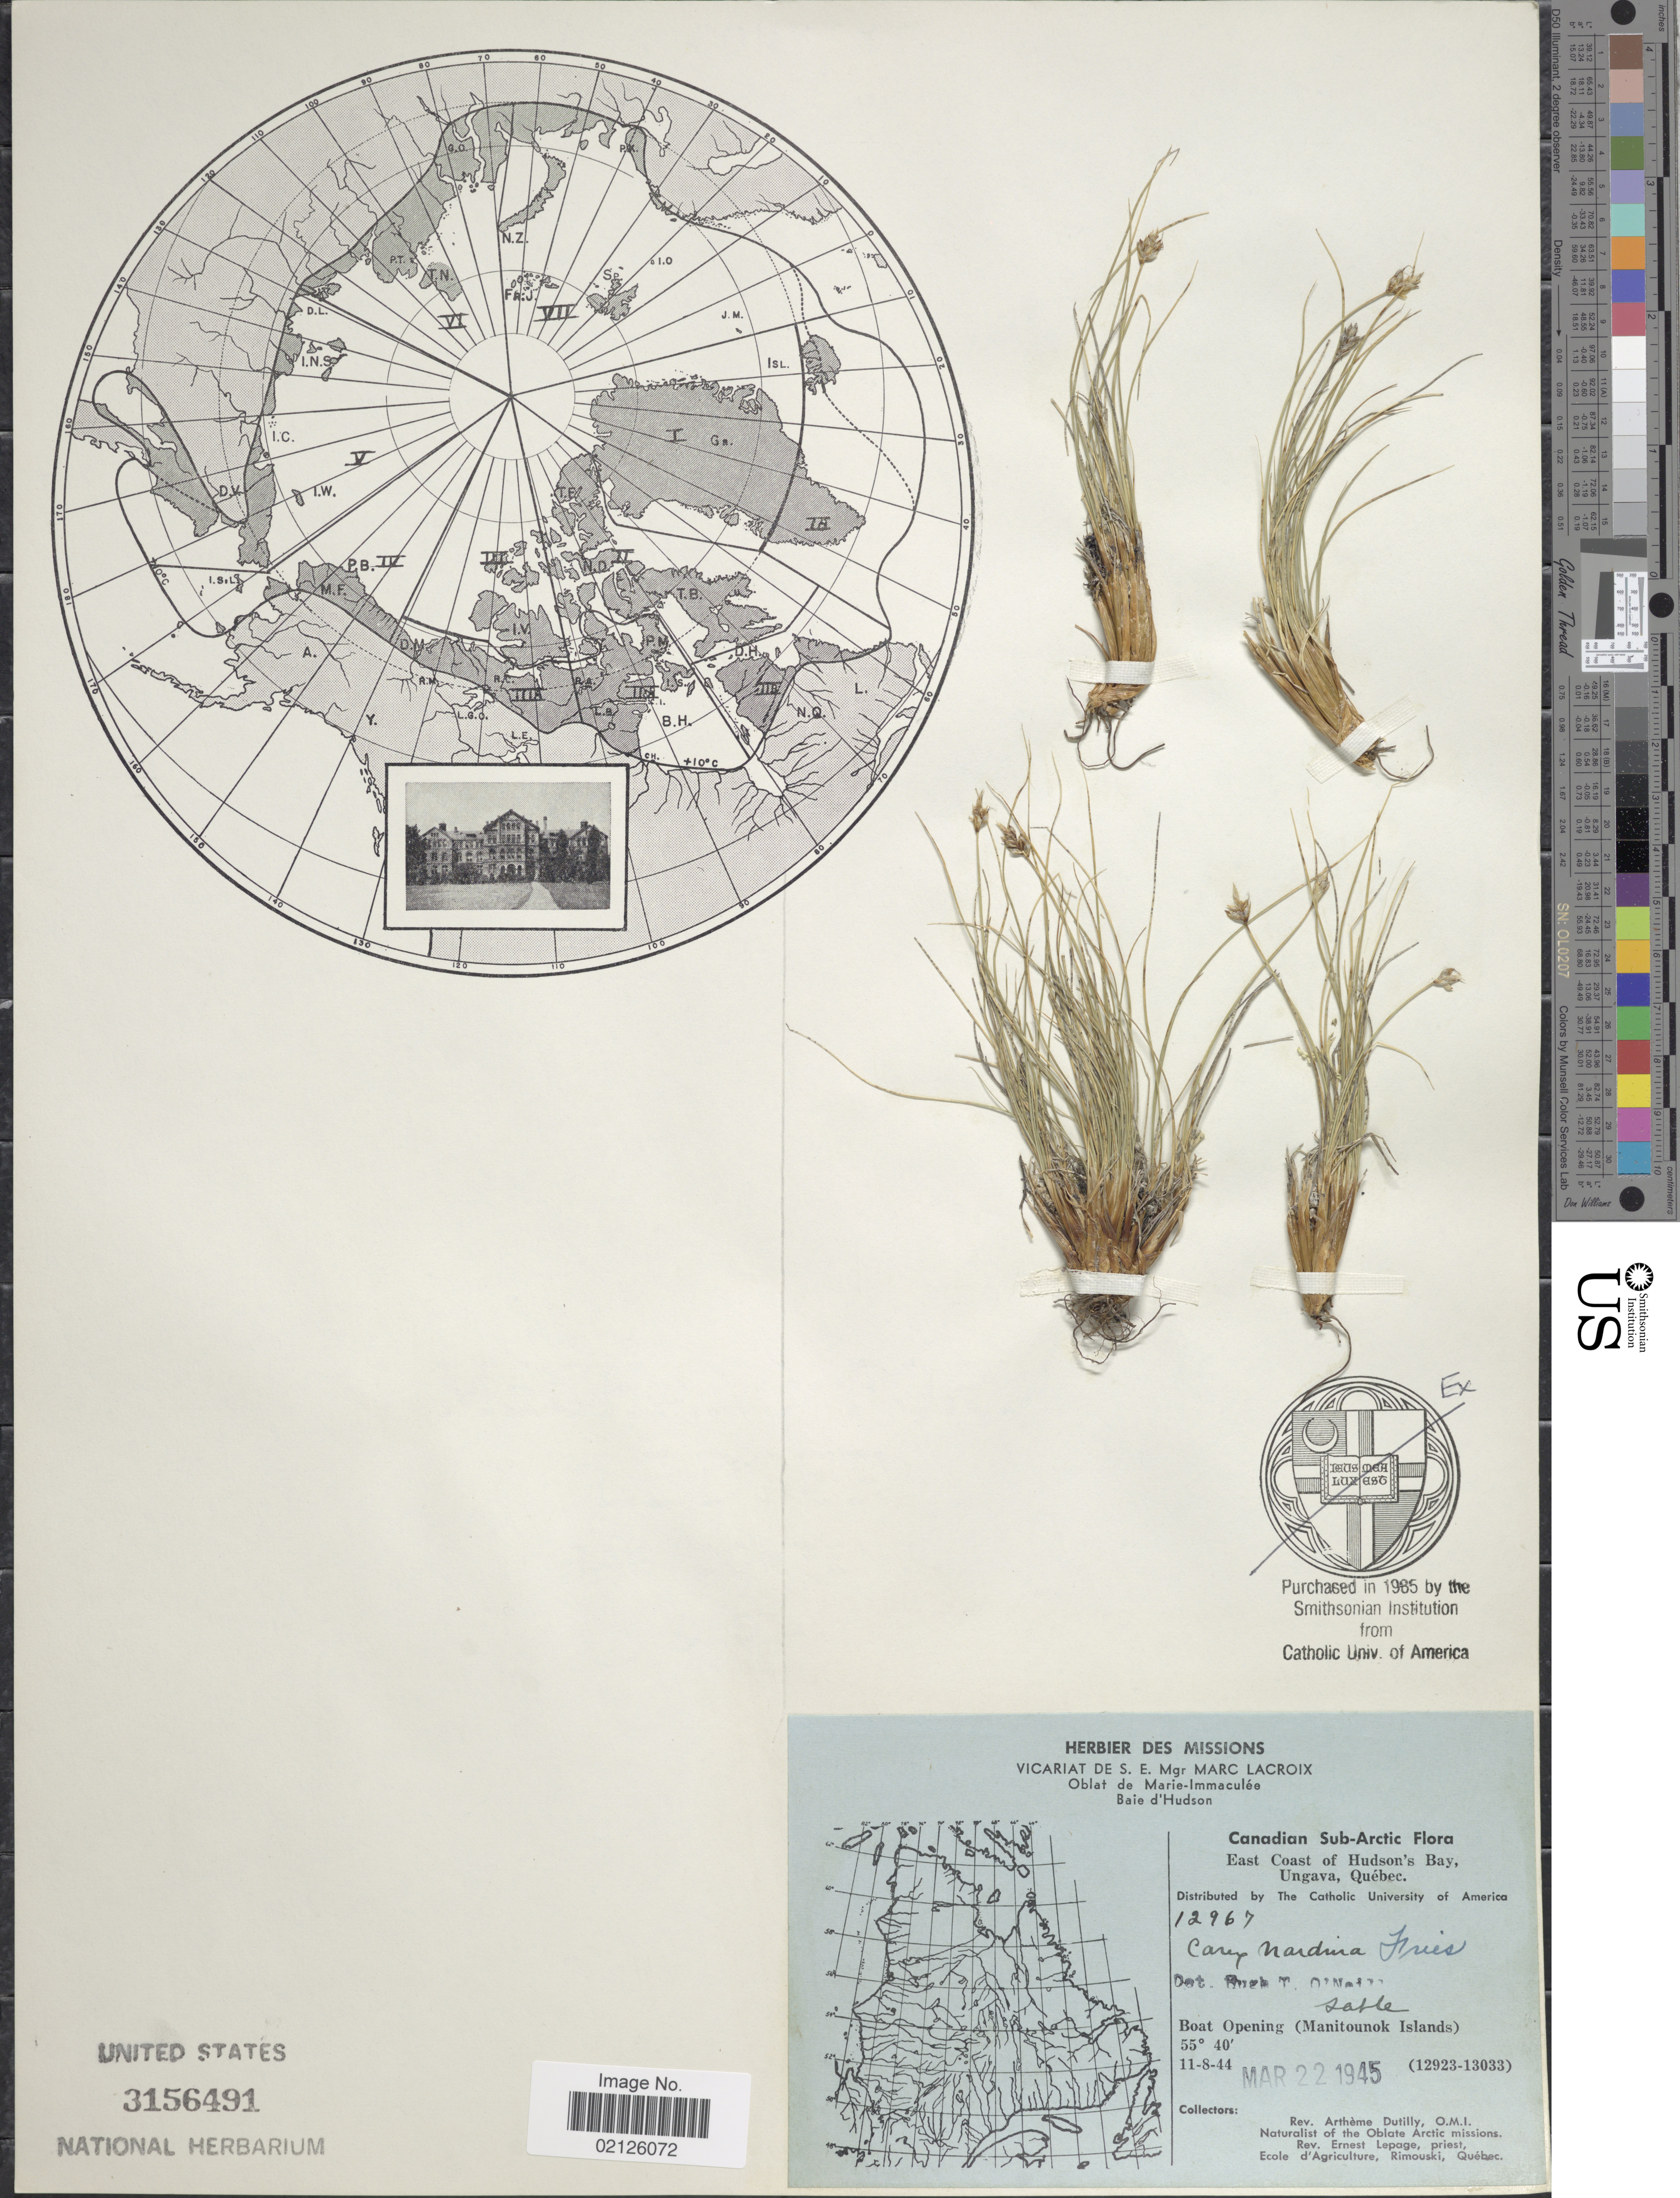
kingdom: Plantae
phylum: Tracheophyta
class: Liliopsida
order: Poales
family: Cyperaceae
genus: Carex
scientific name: Carex nardina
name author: (Hornem.) Fr.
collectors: A. Dutilly & E. Lepage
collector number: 12967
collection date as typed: Transcribed d/m/y: 11/8/44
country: Canada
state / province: Ontario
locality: Canadian Sub-Arctic, East Coast of Hudson's Bay, Ungava, Quebec, Boat Opening (Manitounok Islands)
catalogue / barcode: US 3156491